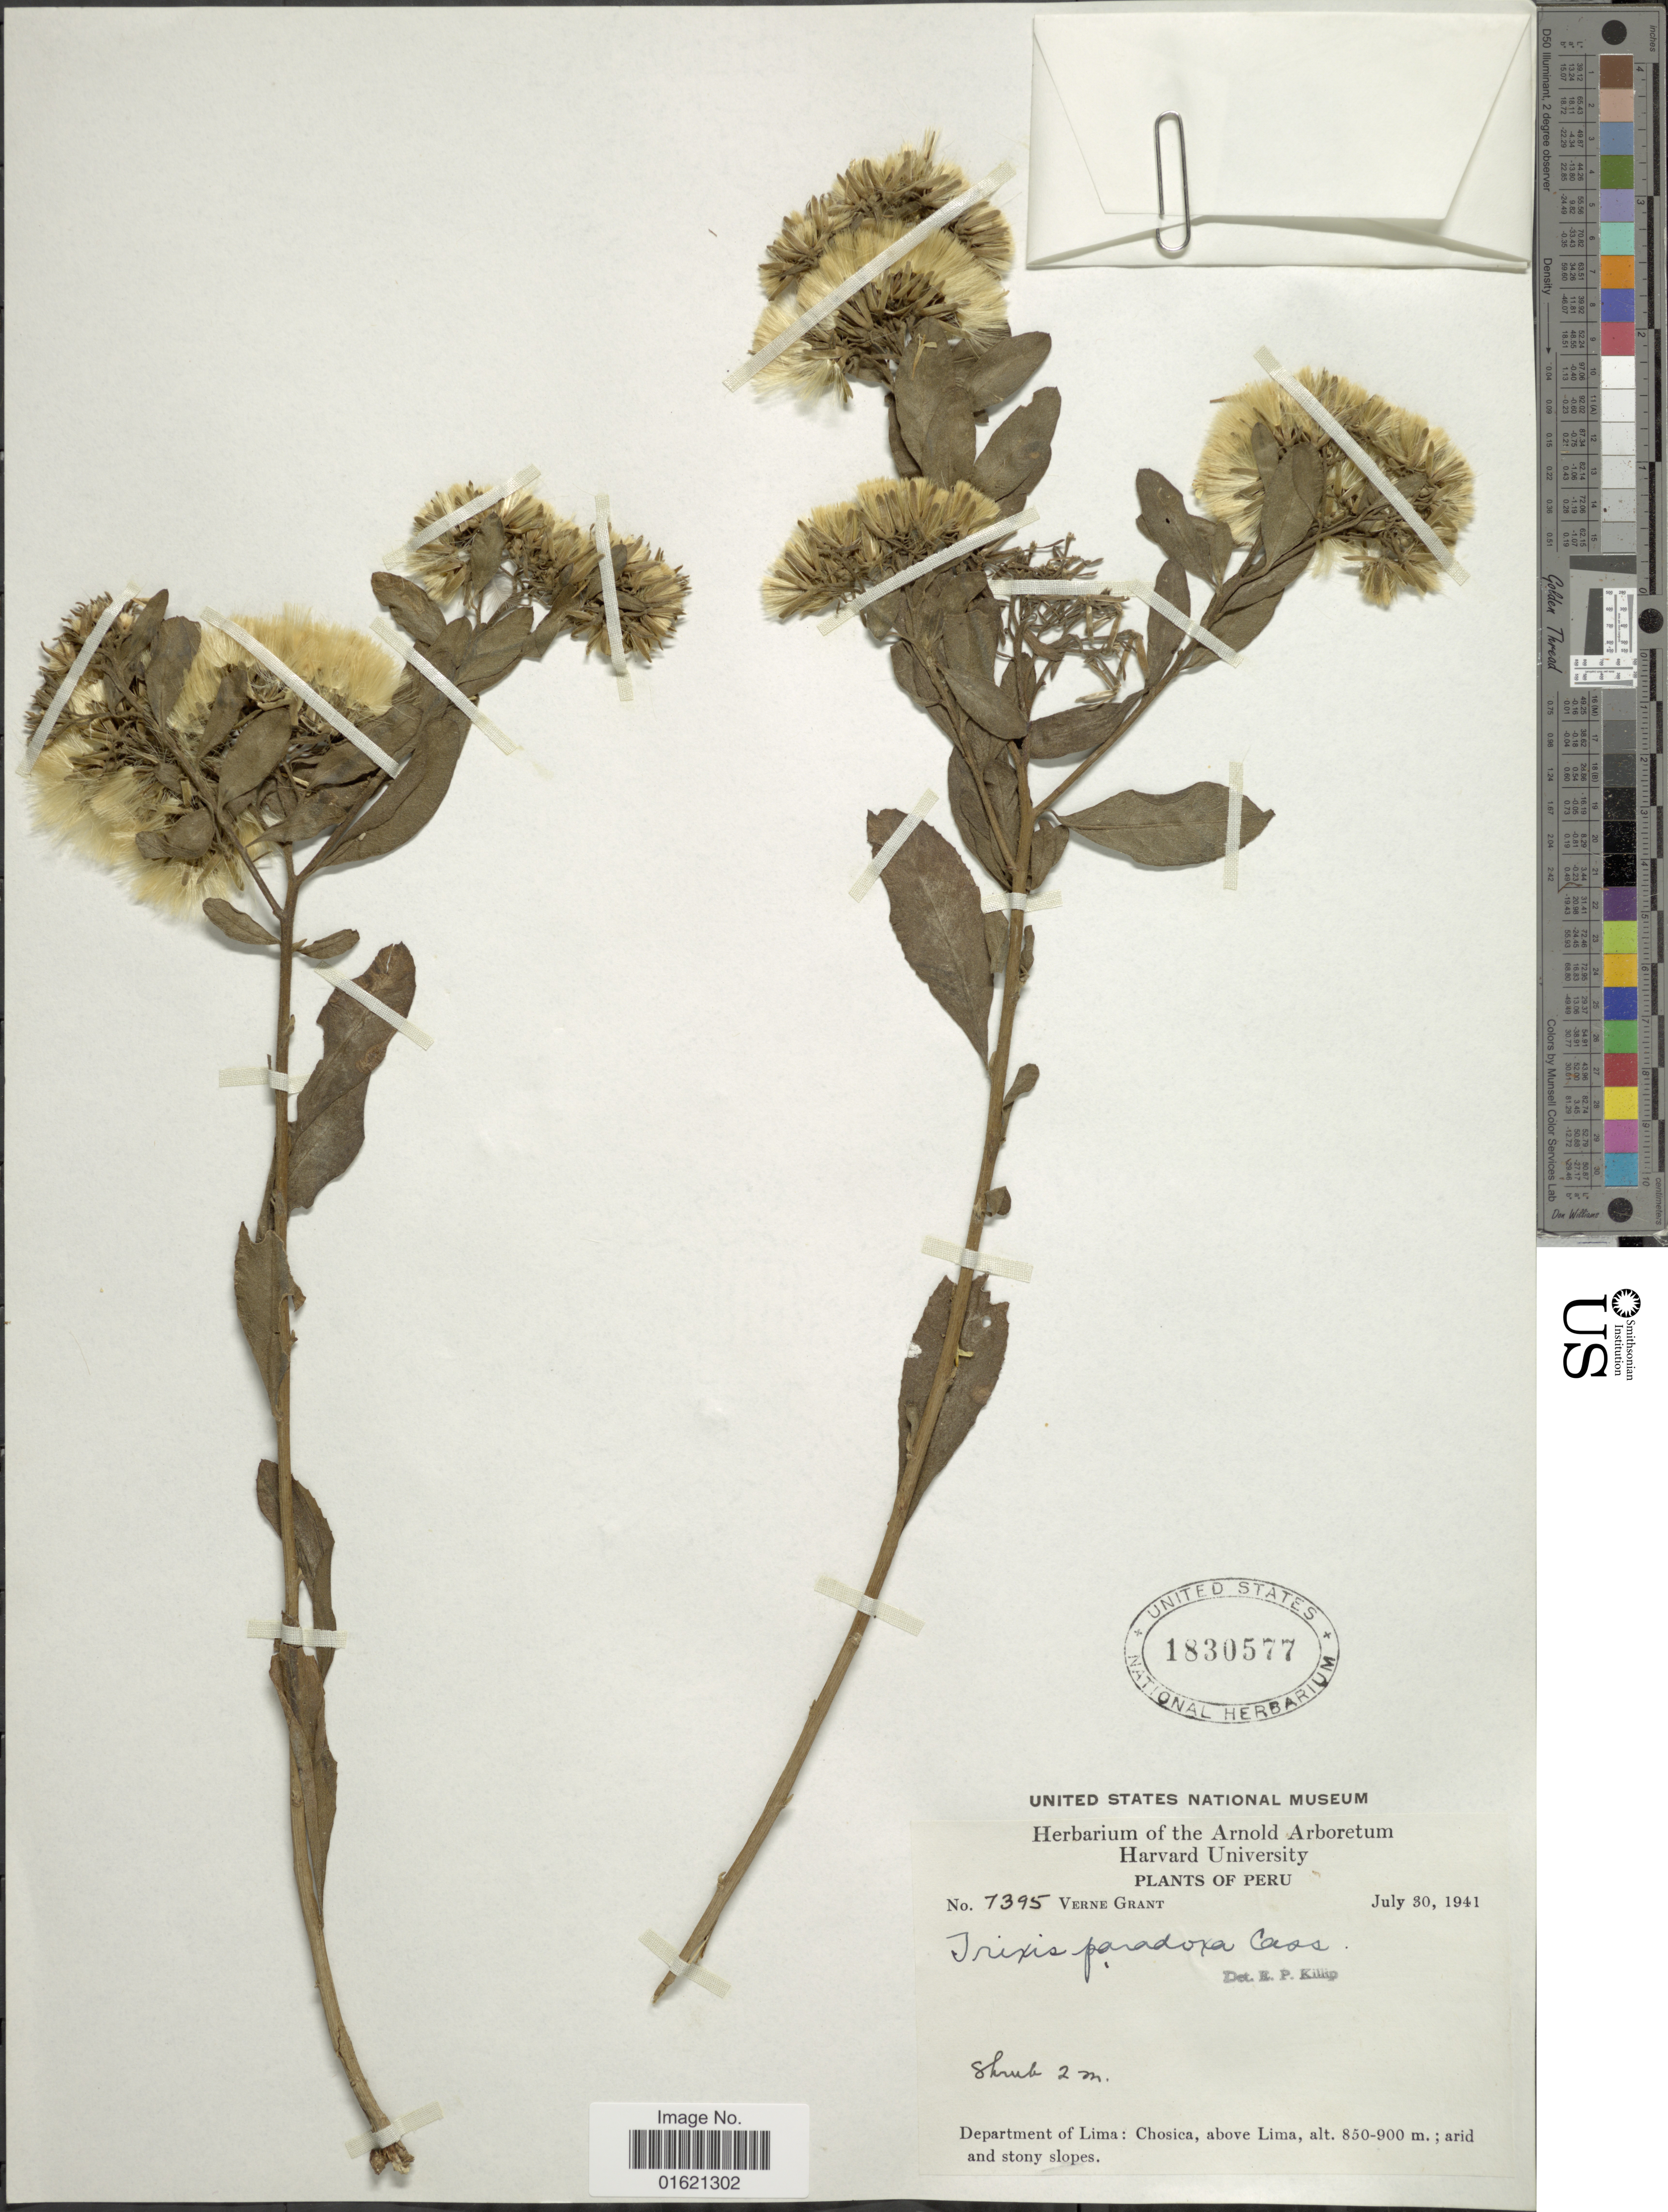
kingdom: Plantae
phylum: Tracheophyta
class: Magnoliopsida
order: Asterales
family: Asteraceae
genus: Trixis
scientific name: Trixis cacalioides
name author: (Kunth) D. Don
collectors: V. Grant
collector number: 7395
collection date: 1941-07-30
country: Peru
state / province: Lima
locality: Department of Lima: Chosica, above LIma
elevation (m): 850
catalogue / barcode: US 1830577